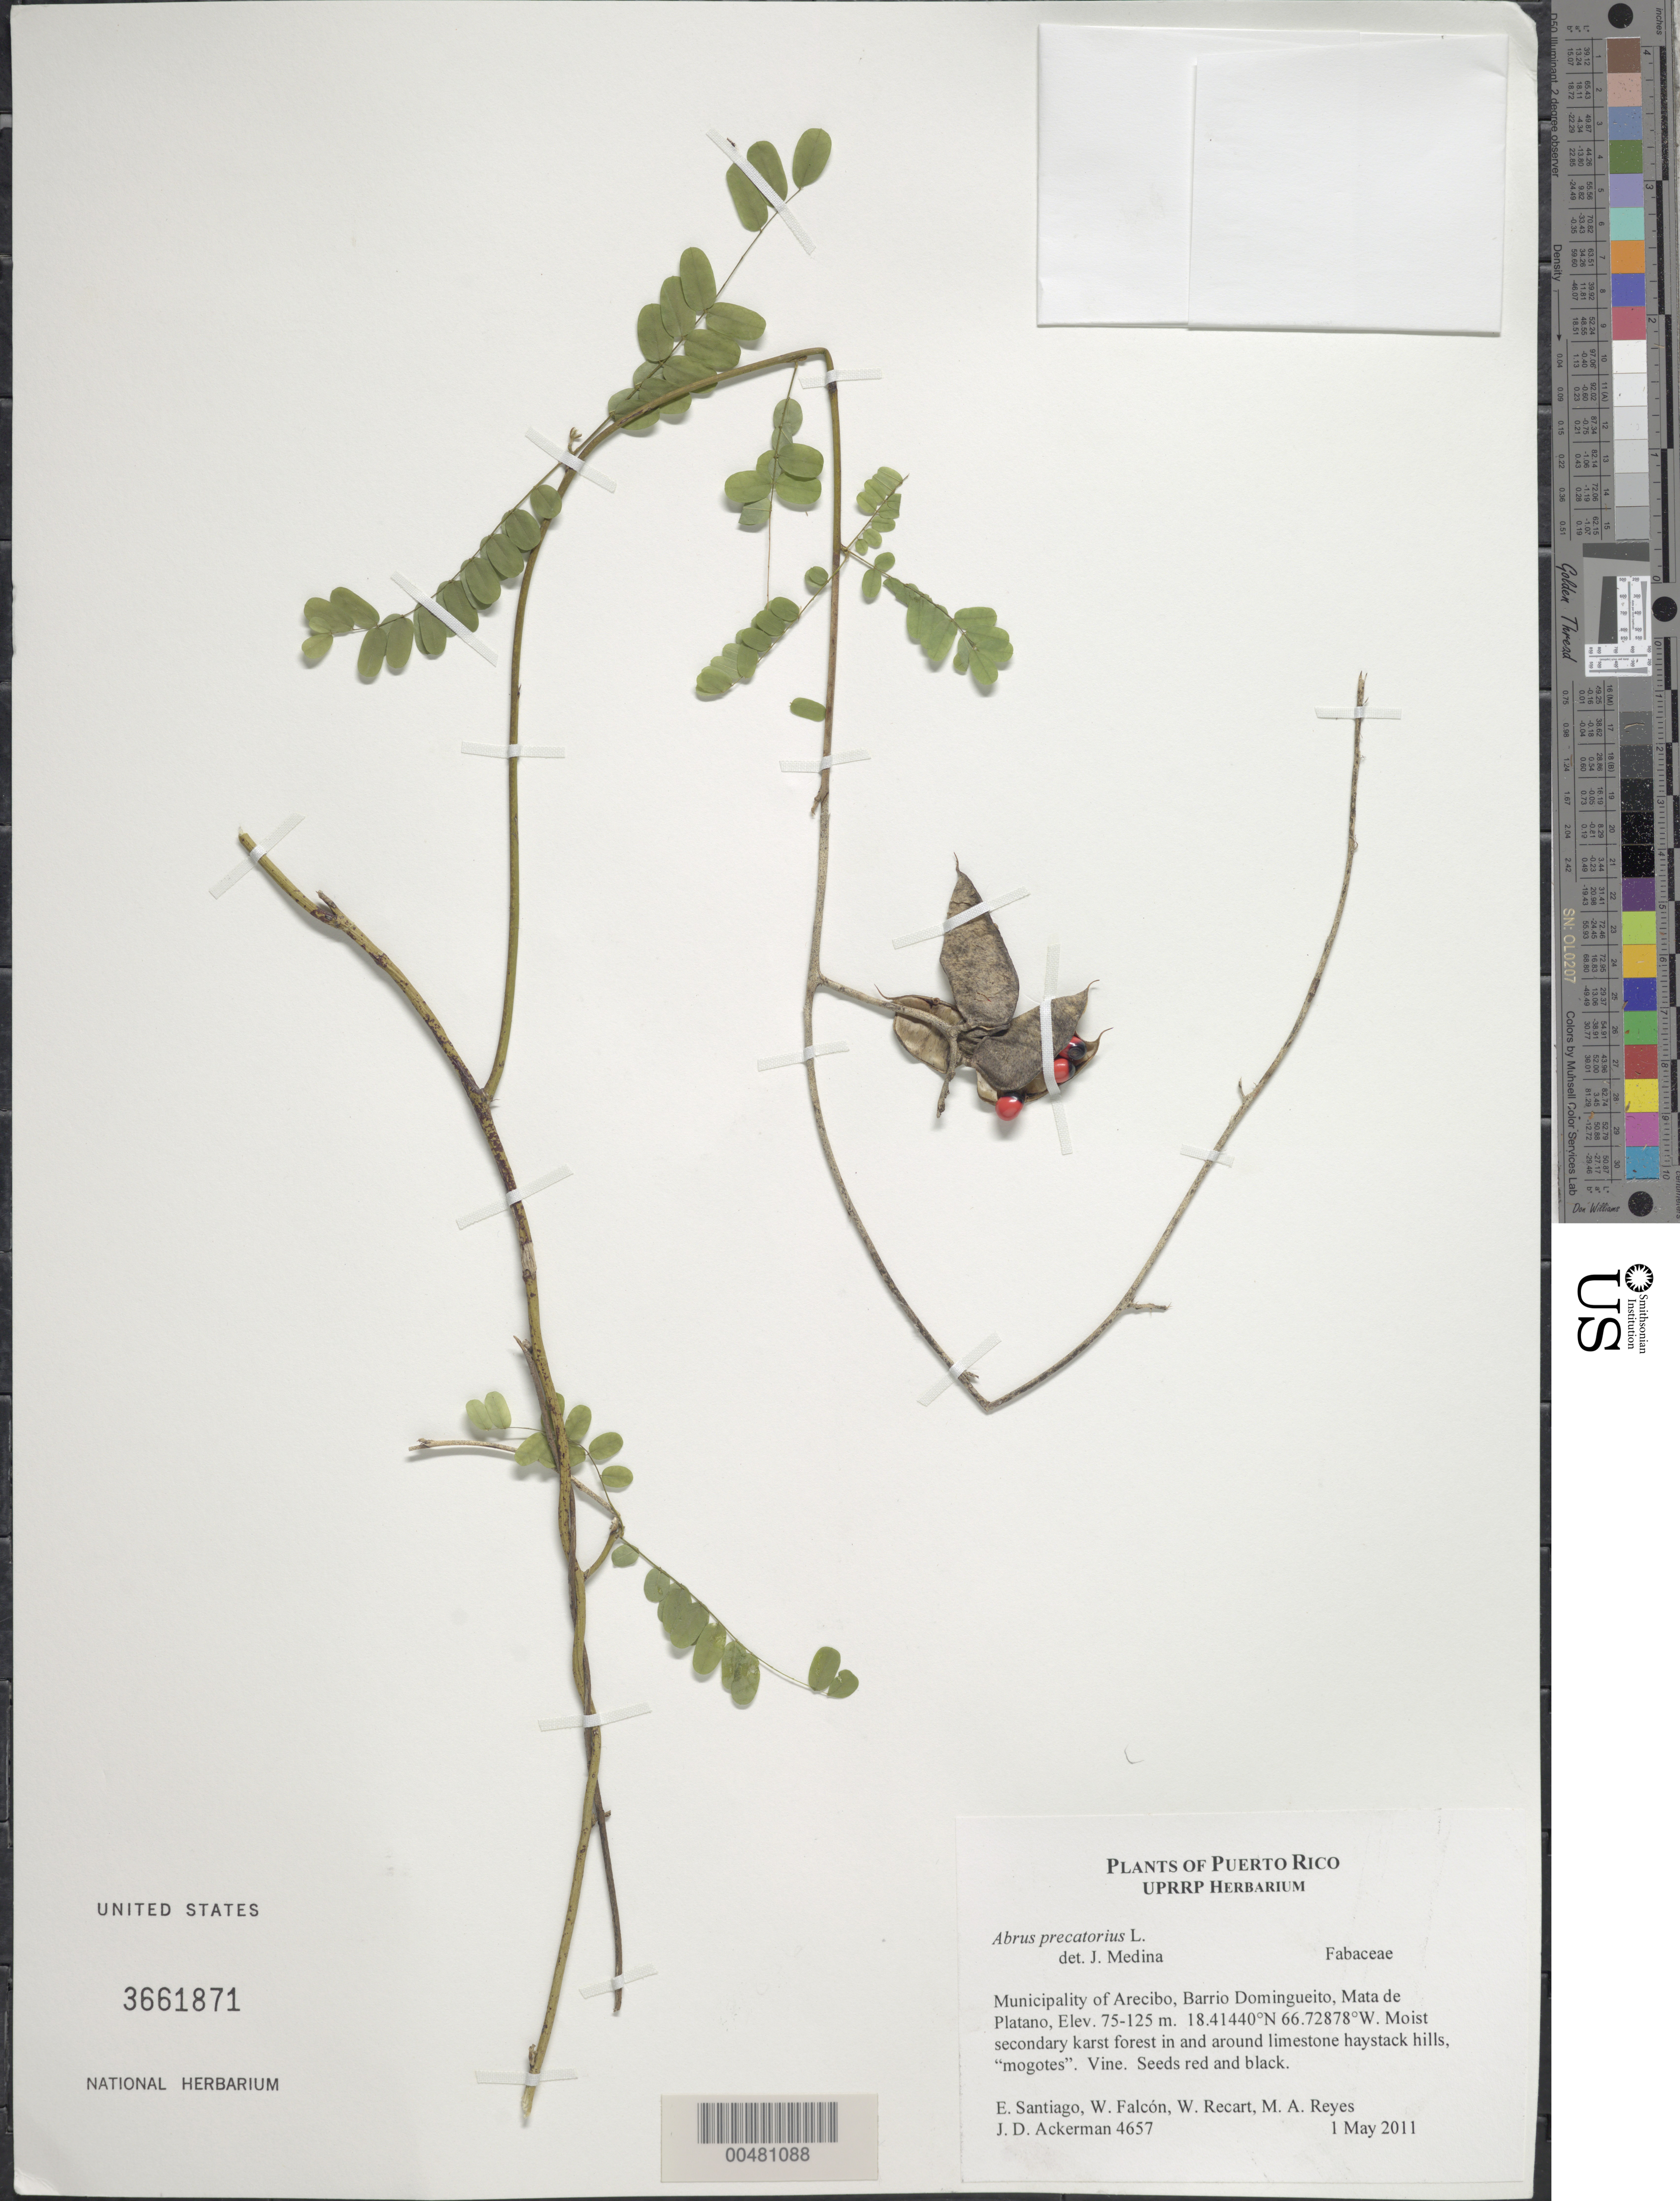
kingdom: Plantae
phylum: Tracheophyta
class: Magnoliopsida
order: Fabales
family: Fabaceae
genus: Abrus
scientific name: Abrus precatorius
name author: L.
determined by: Medina, J.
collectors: J. D. Ackerman, E. Santiago, W. Falcón, W. Recart & M. Reyes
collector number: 4657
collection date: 2011-05-01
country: Puerto Rico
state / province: Arecibo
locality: Barrio Domingueito, Mata de Platano.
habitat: Moist secondary karst forest in and around limestone haystack hills, "mogotes".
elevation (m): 75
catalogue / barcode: US 3661871